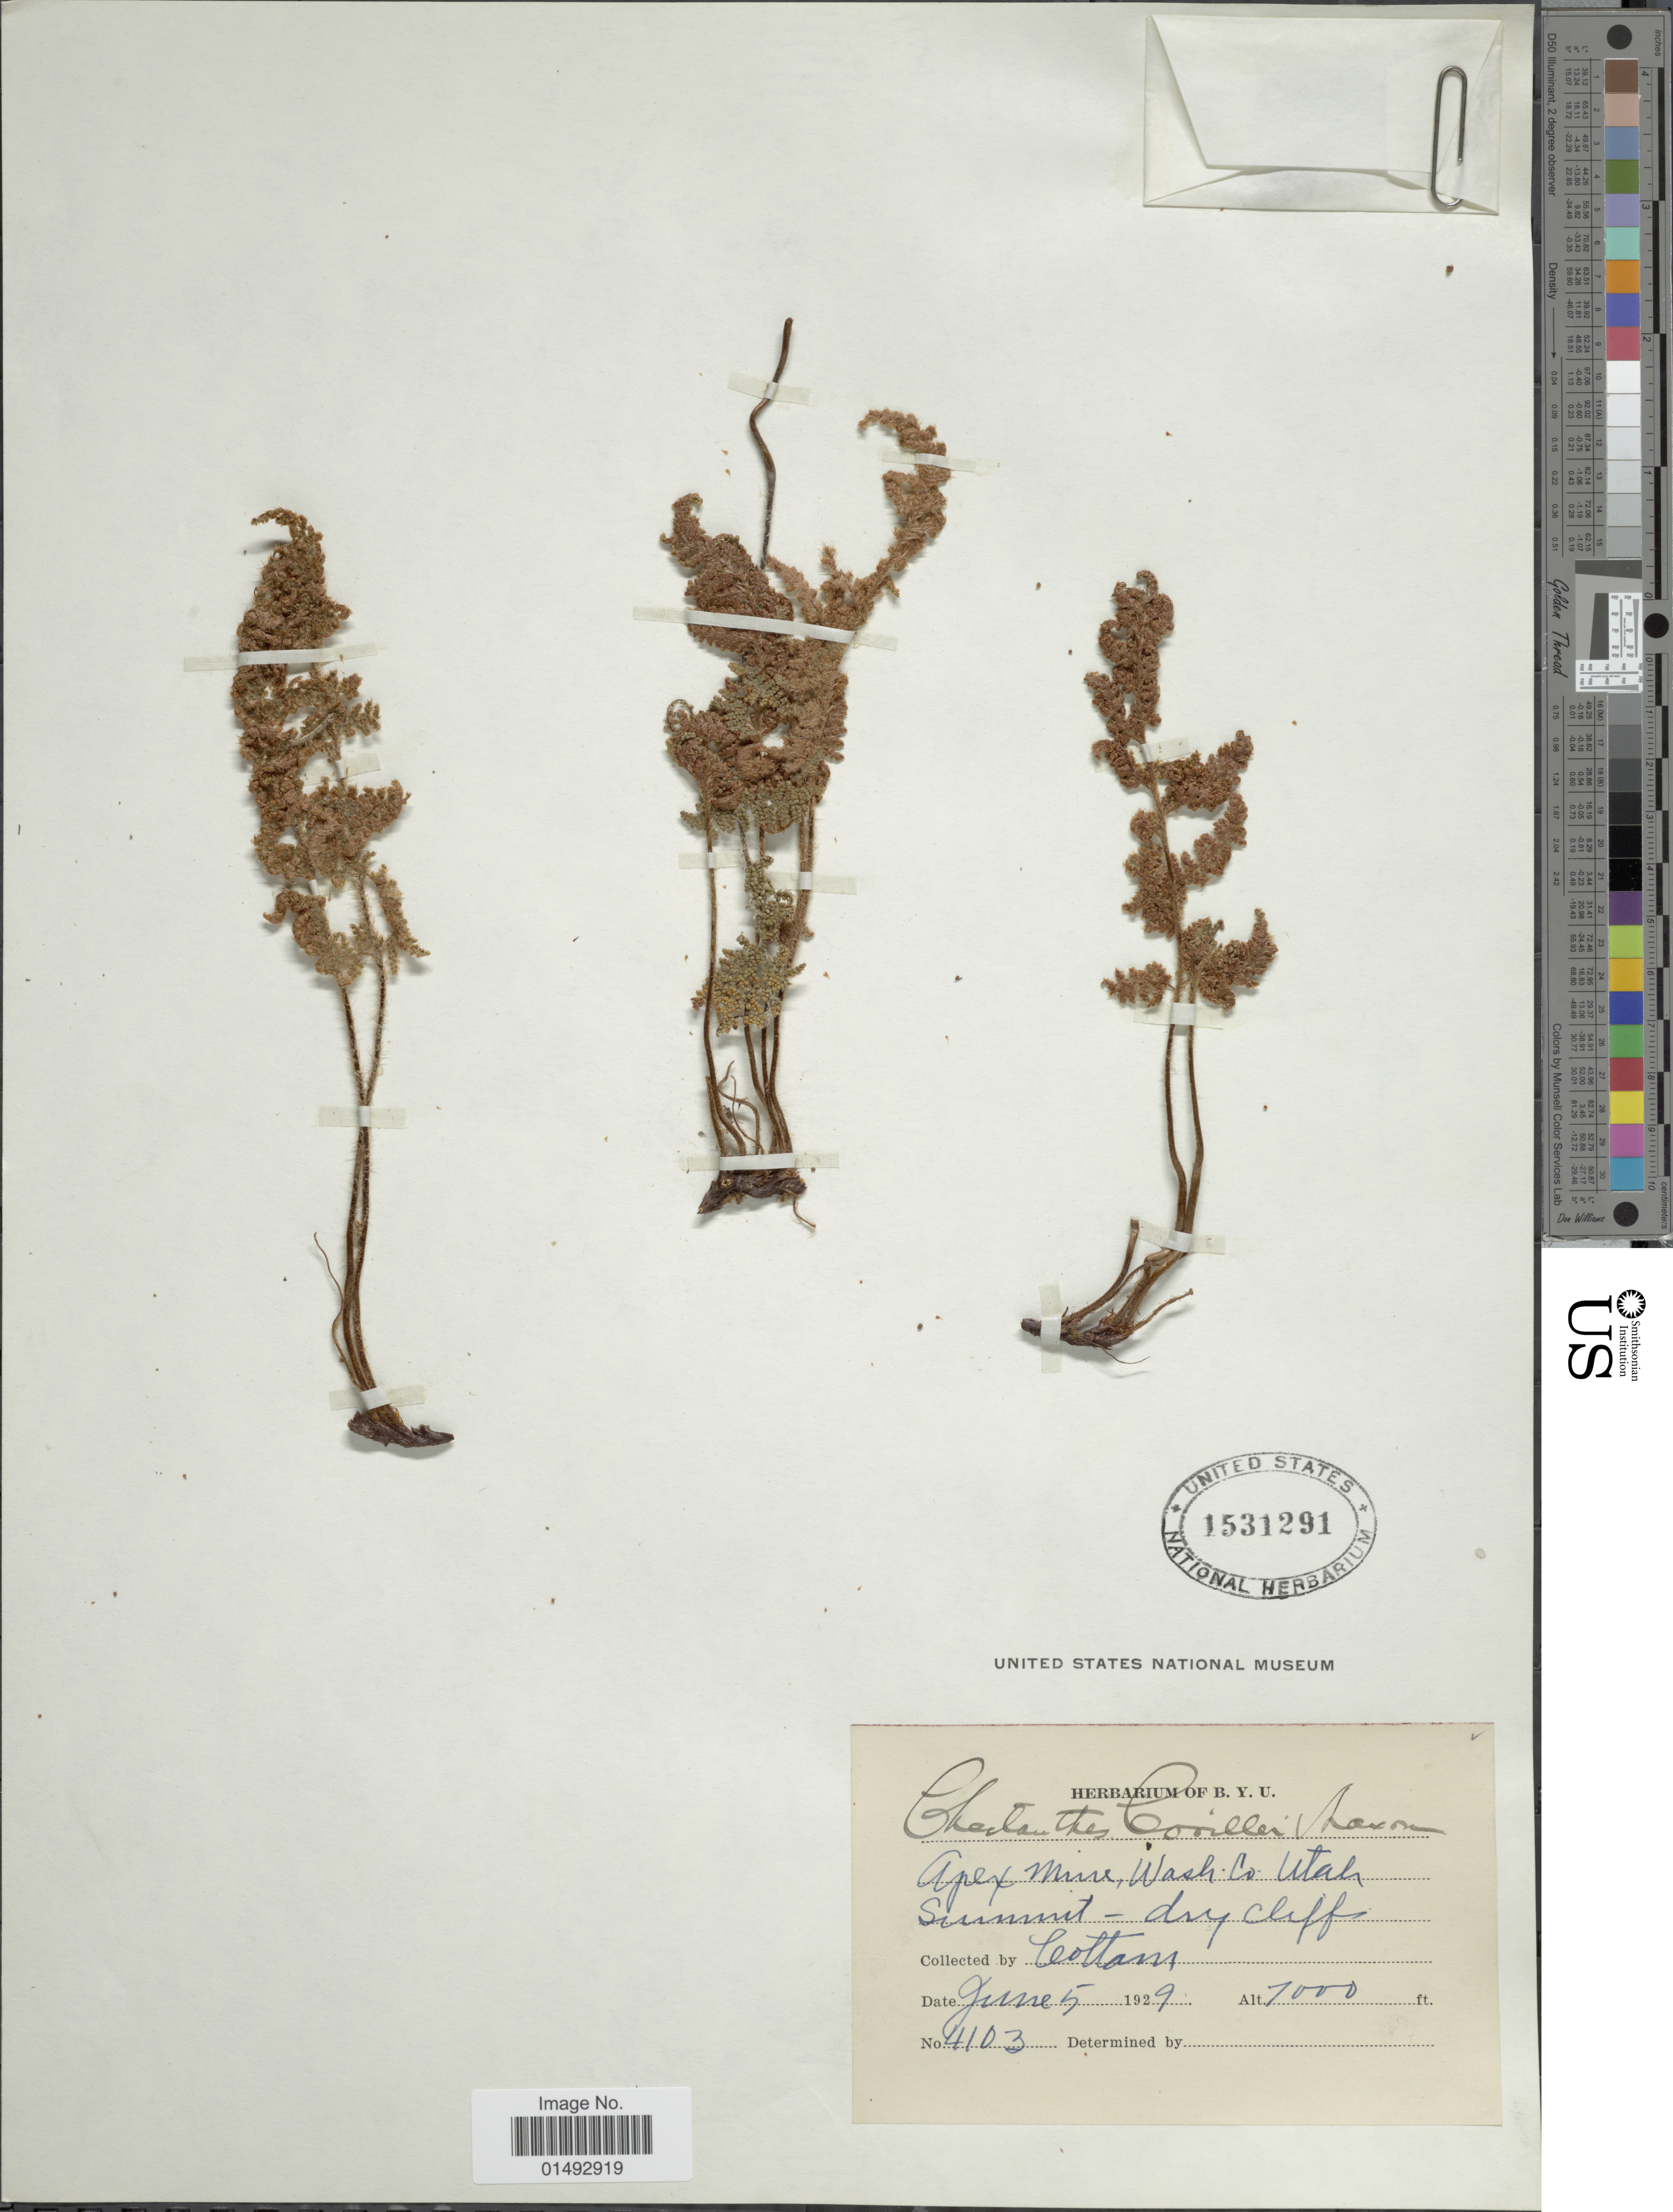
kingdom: Plantae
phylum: Tracheophyta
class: Polypodiopsida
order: Polypodiales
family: Pteridaceae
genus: Myriopteris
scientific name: Myriopteris covillei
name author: (Maxon) Á. Löve & D. Löve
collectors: Cotton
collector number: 4103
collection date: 1929-06-05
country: United States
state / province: Washington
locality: Apex Minne, Utah Summit - dry cliffs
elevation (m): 2134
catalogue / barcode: US 1531291